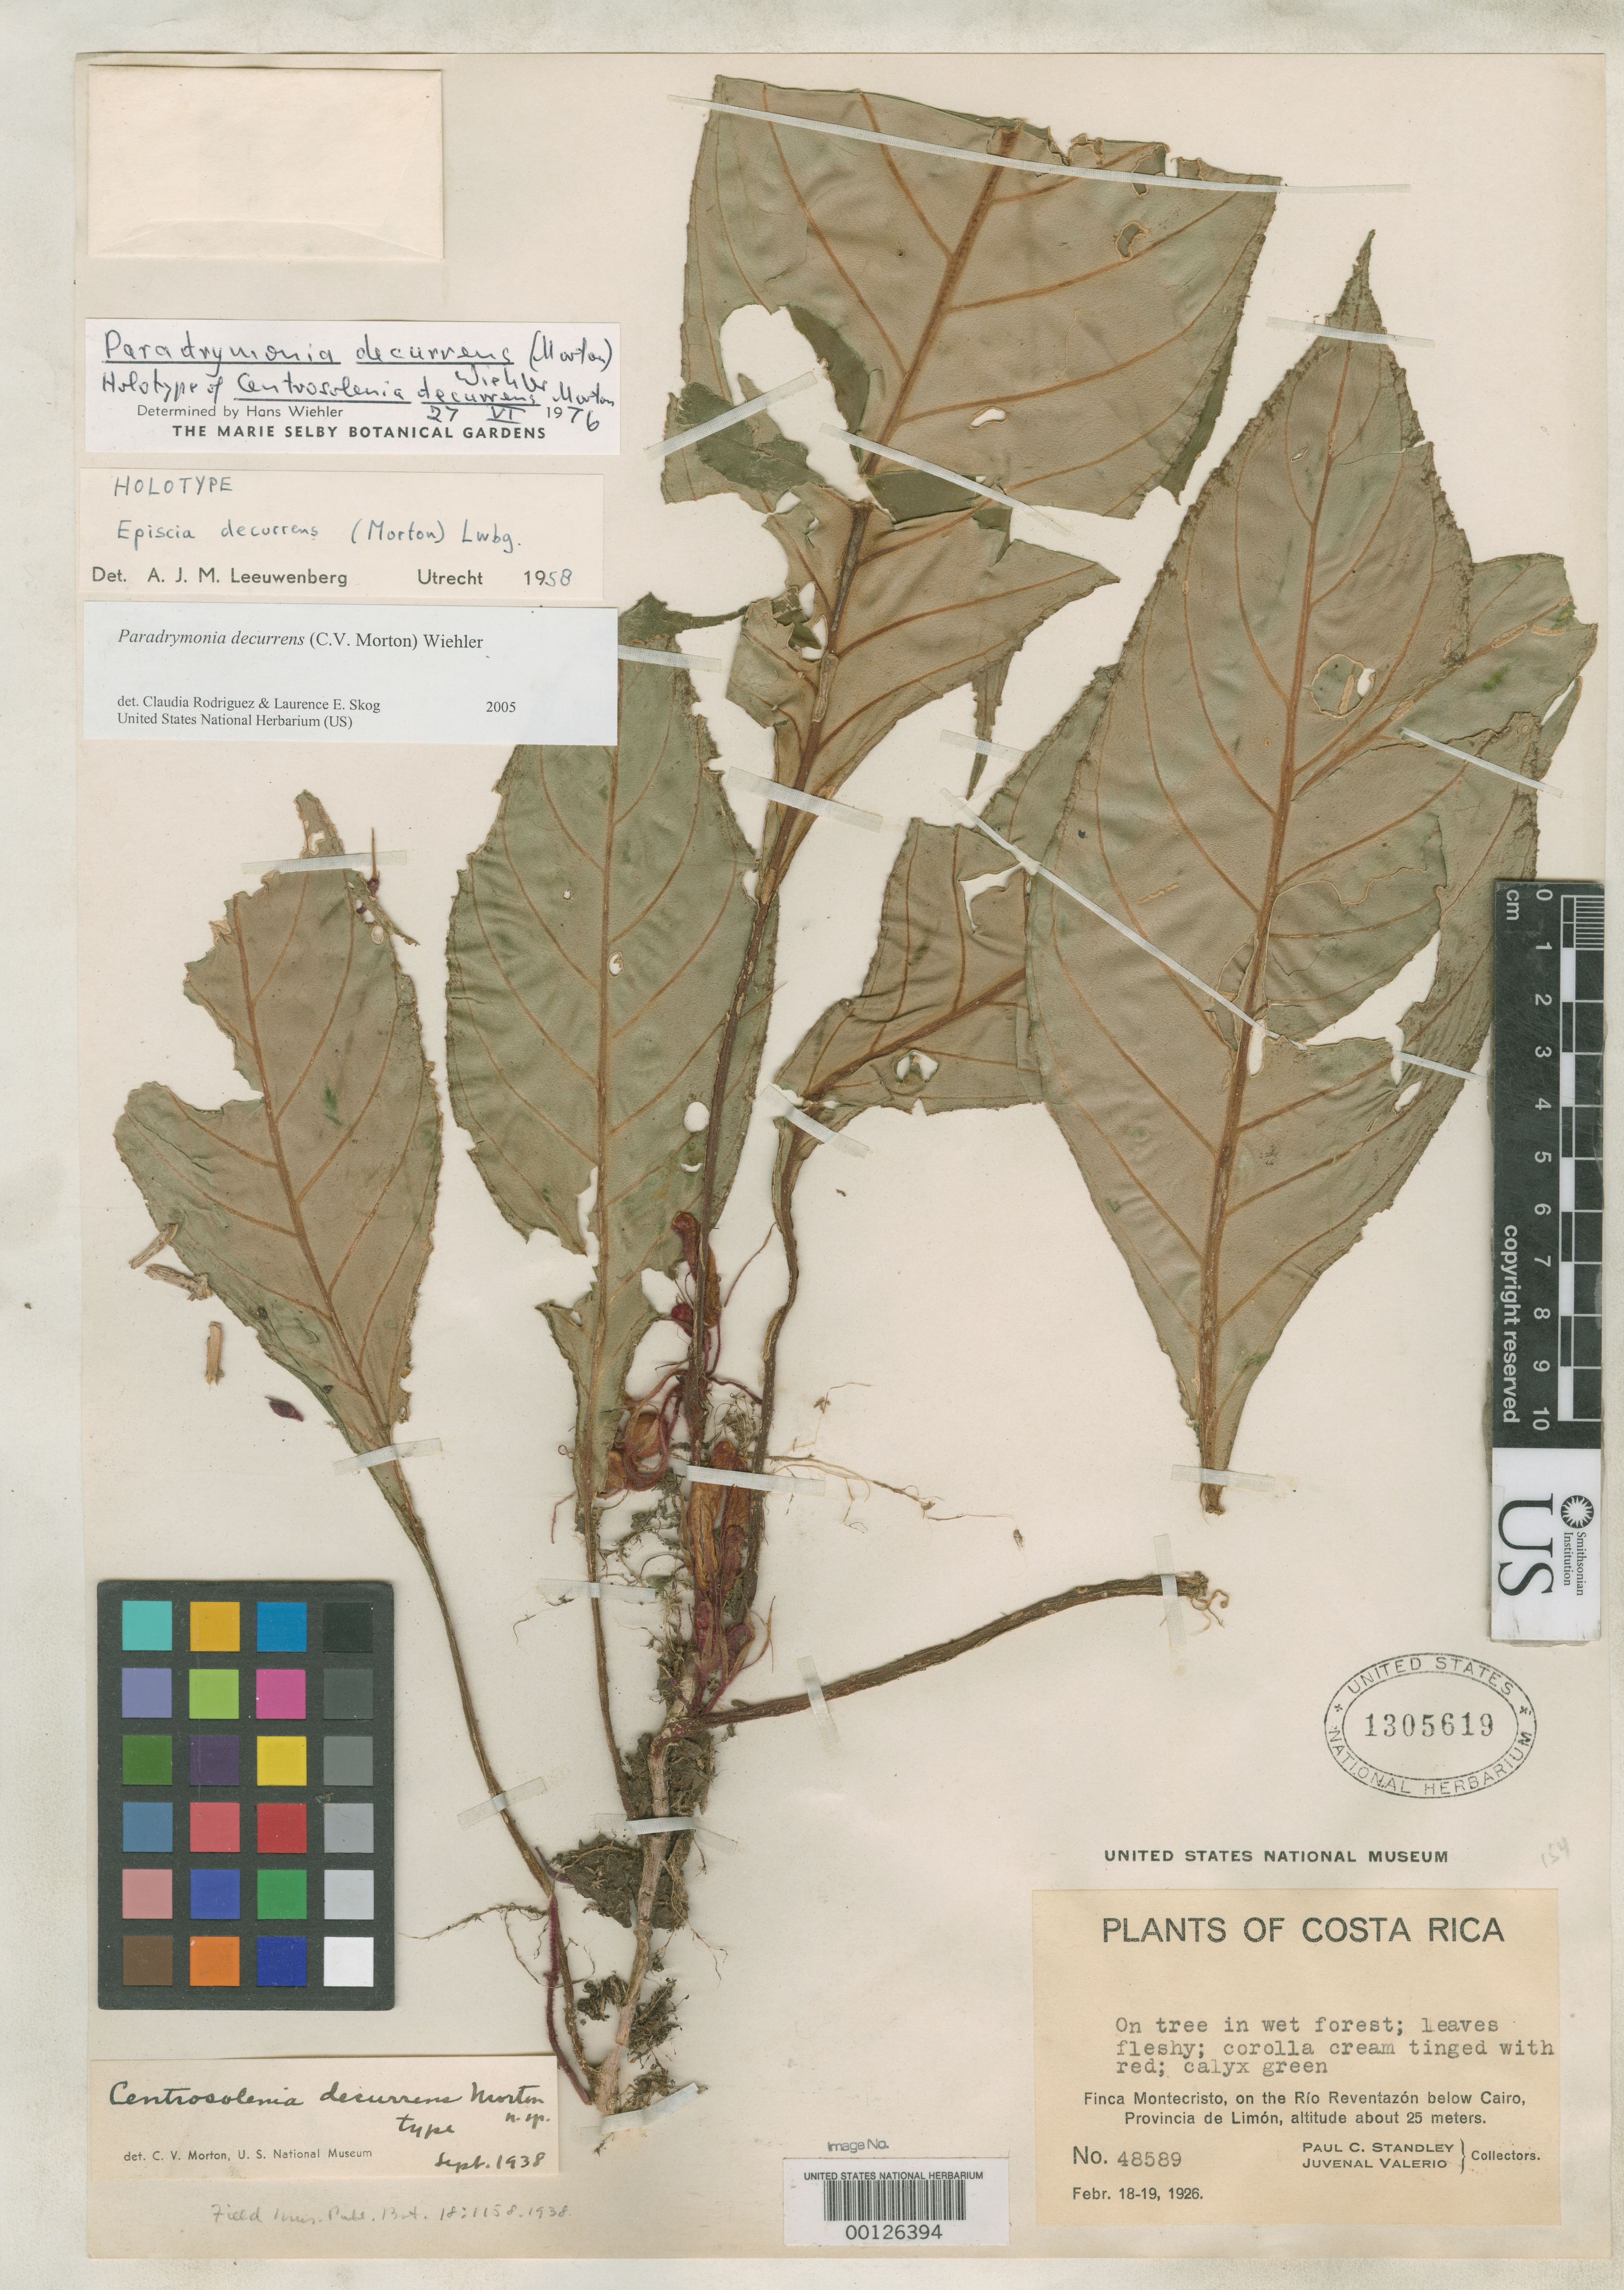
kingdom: Plantae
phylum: Tracheophyta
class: Magnoliopsida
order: Lamiales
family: Gesneriaceae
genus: Centrosolenia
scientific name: Centrosolenia decurrens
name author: C.V. Morton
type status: Holotype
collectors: P. C. Standley & J. Valerio R.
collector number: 48589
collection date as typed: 18 Feb 1926 to 19 Feb 1926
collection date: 1926-02-18/1926-02-19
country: Costa Rica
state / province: Limón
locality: Finca Montecristo, on Rio Reventazon, below El Cairo.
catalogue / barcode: US 1305619